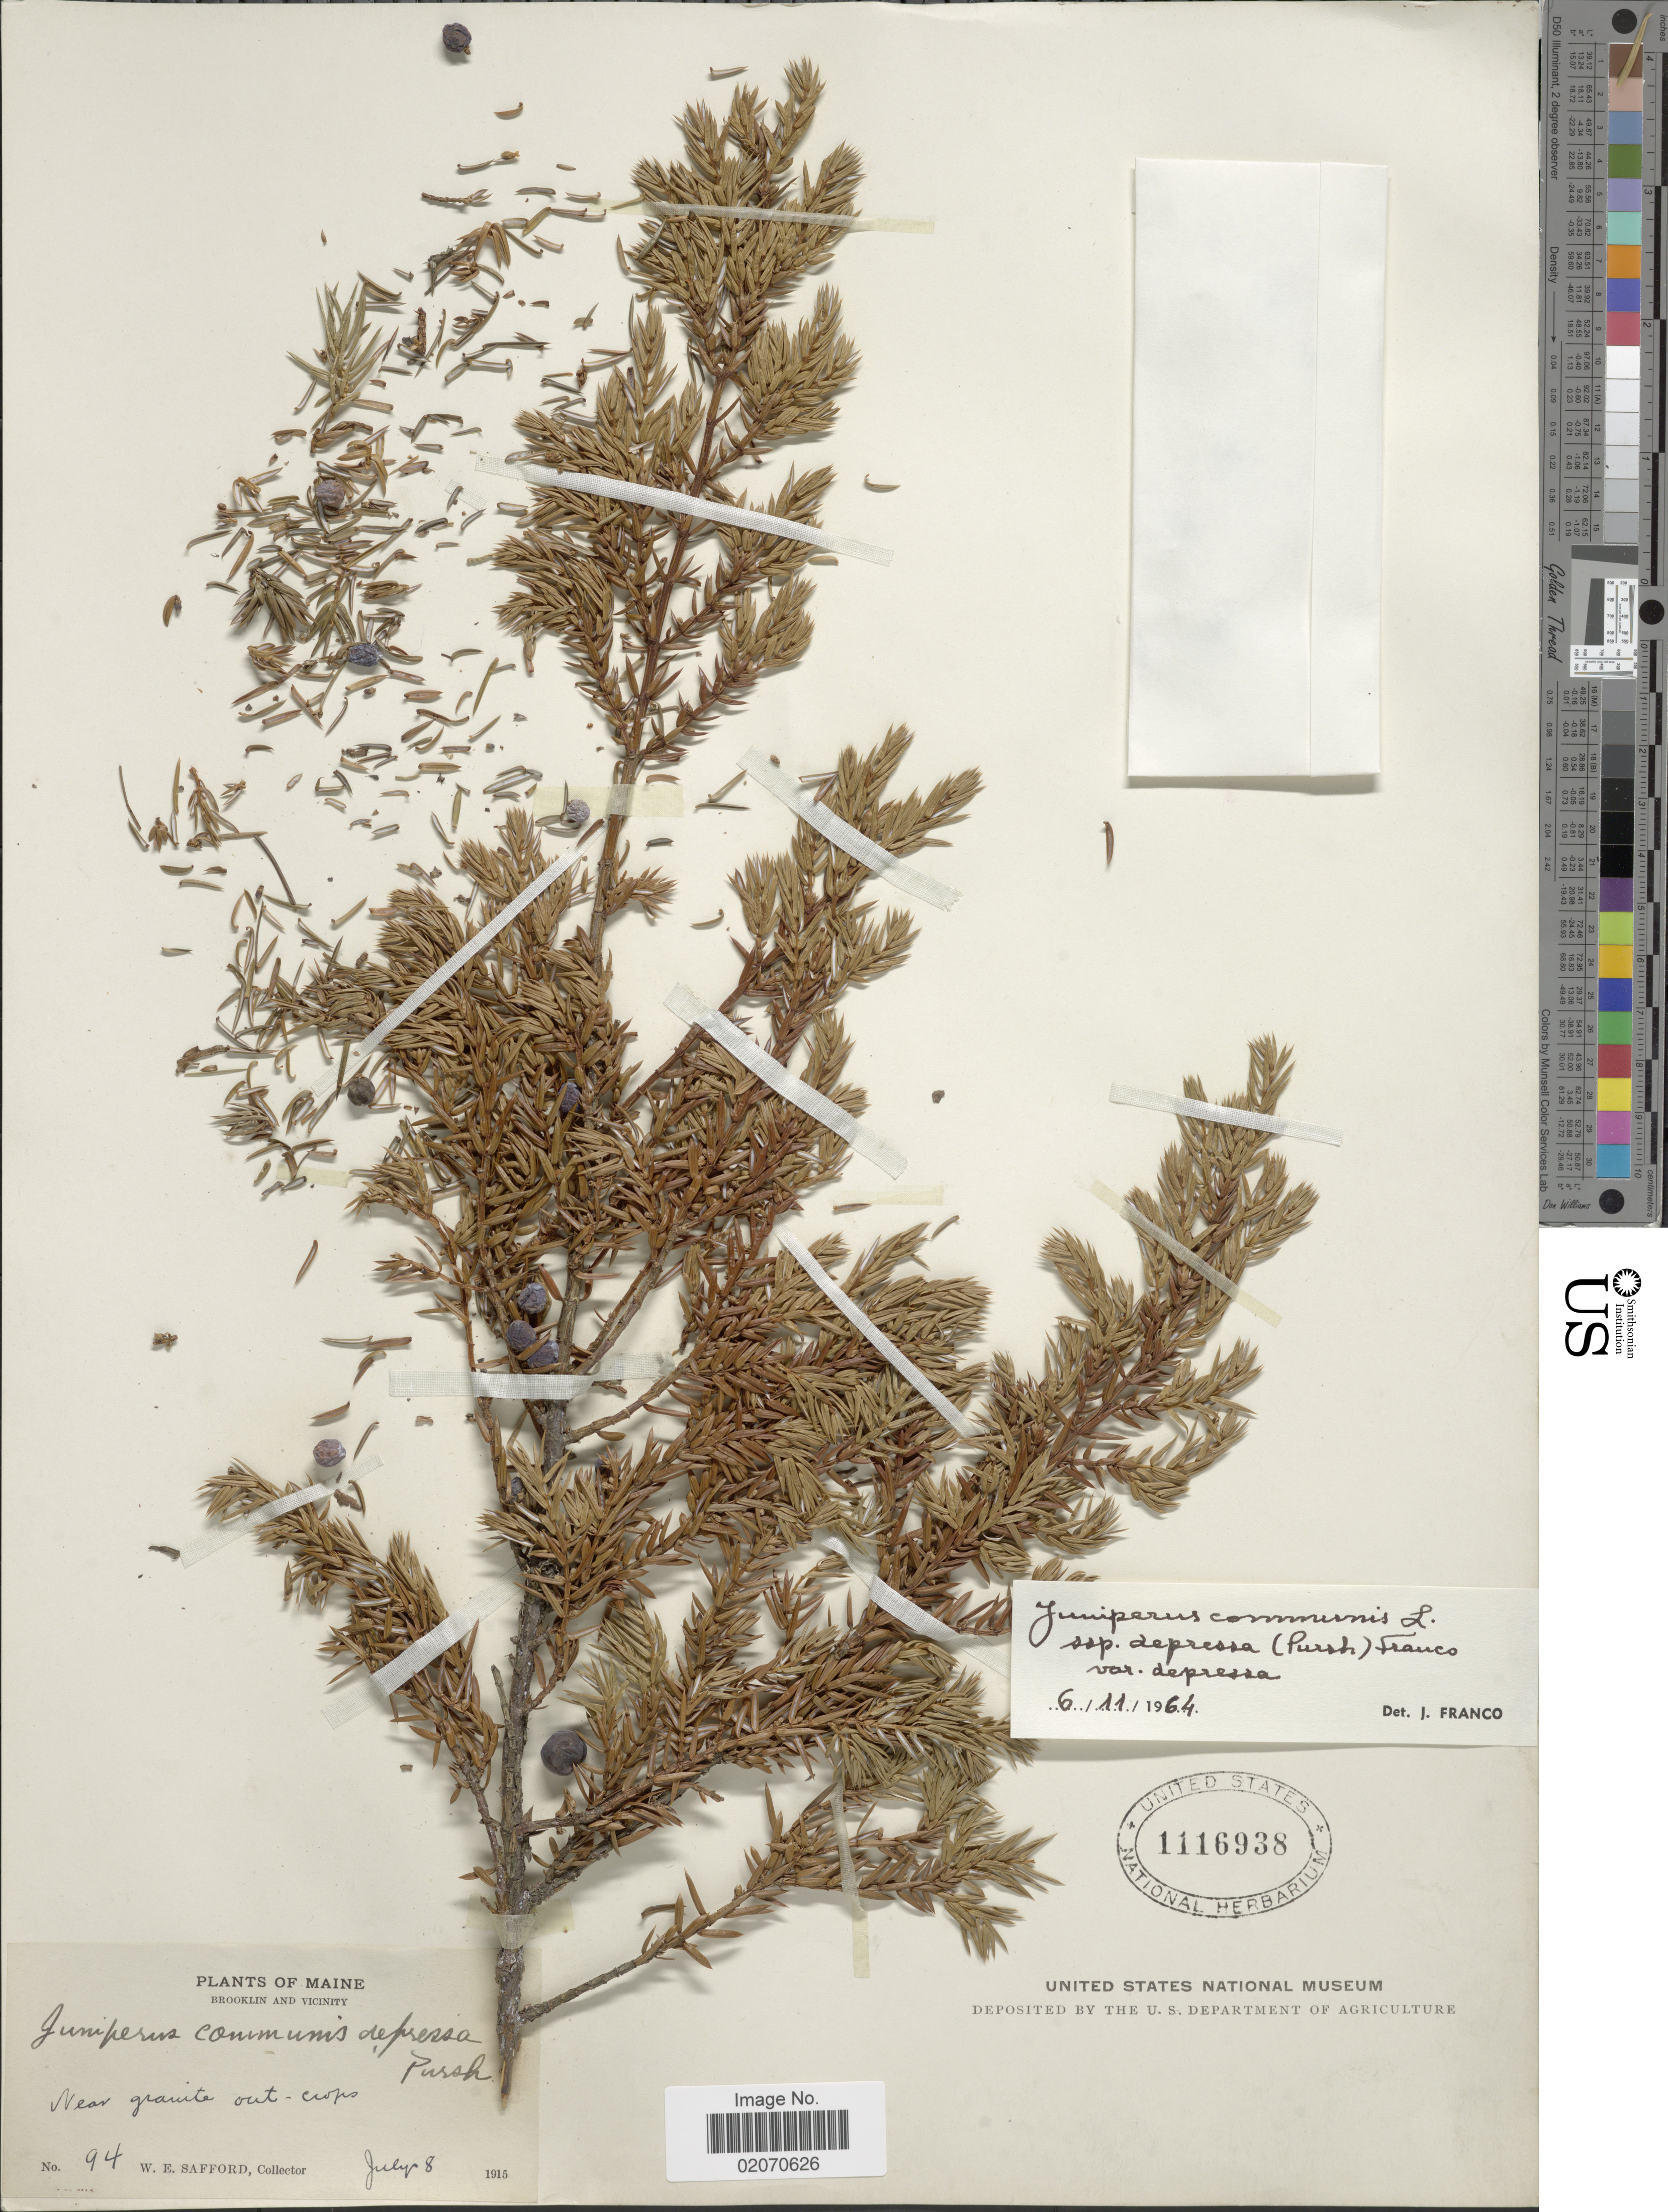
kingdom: Plantae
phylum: Tracheophyta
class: Pinopsida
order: Pinales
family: Cupressaceae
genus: Juniperus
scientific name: Juniperus communis var. depressa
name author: Pursh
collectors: W. E. Safford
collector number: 94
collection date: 1915-07-08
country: United States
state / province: Maine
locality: Near granite out-crops. Brooklin and vicinity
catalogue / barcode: US 1116938